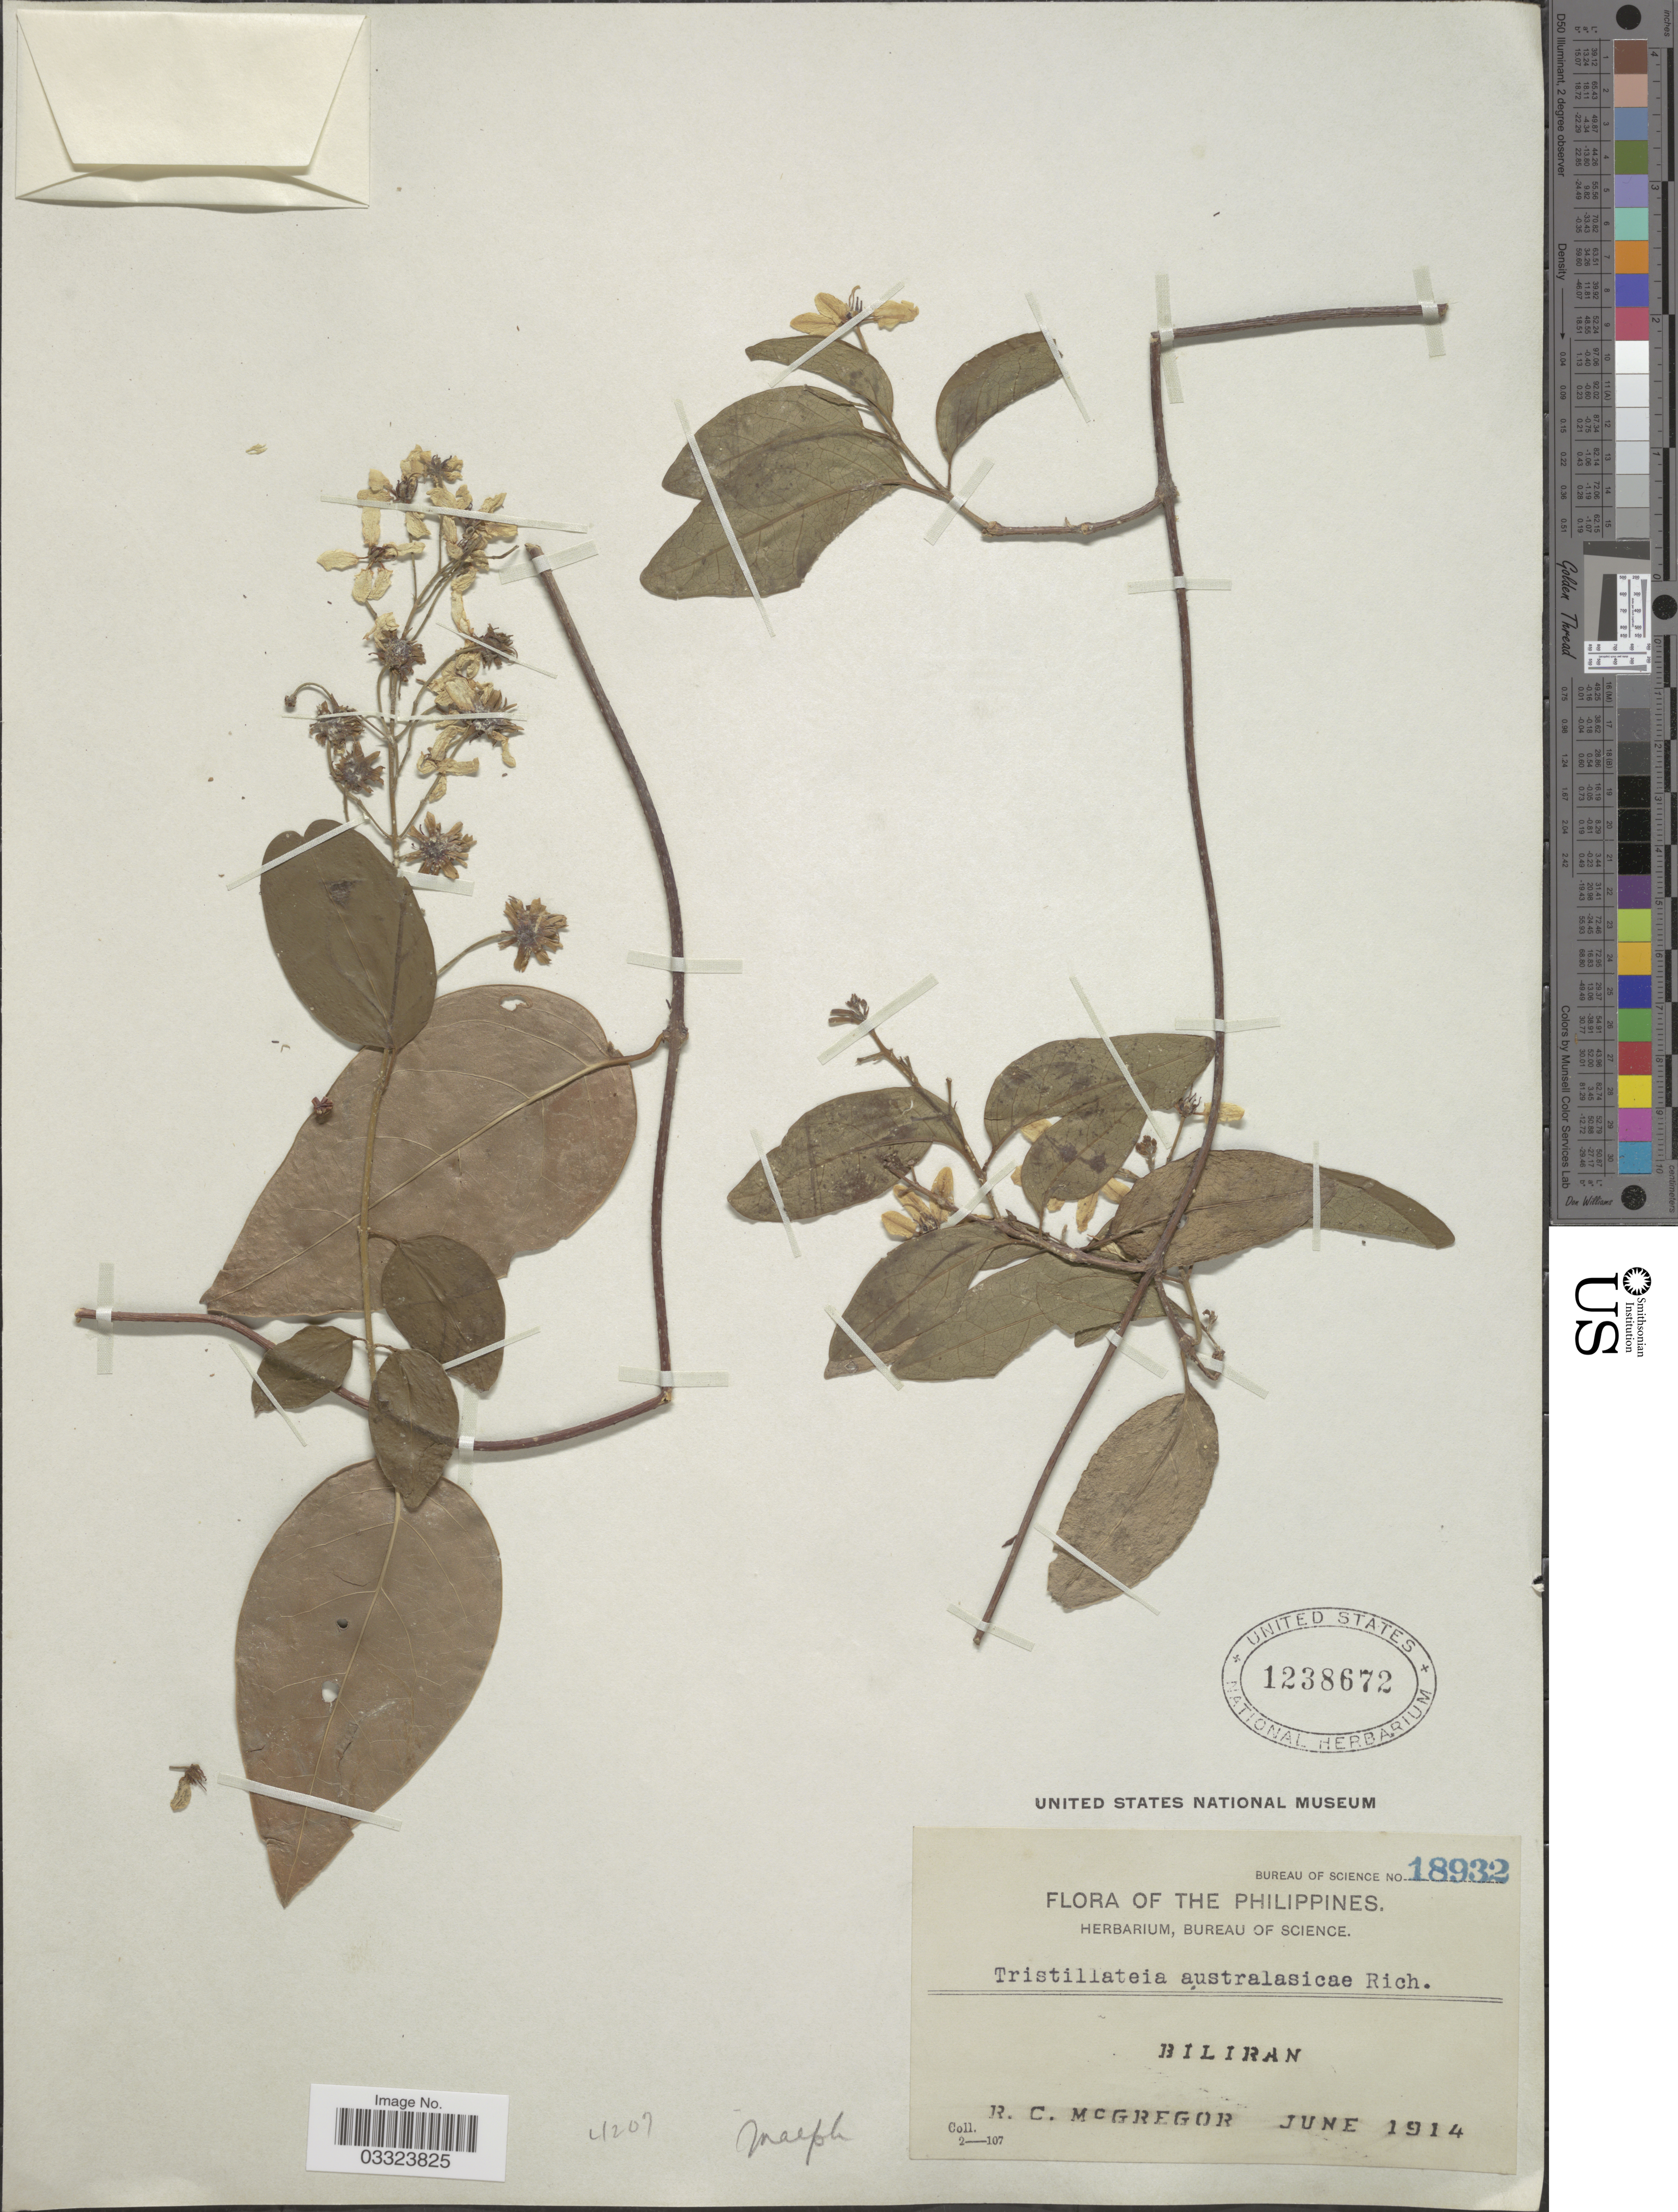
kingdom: Plantae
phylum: Tracheophyta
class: Magnoliopsida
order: Malpighiales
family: Malpighiaceae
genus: Tristellateia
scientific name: Tristellateia australasiae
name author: A. Rich.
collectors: R. C. McGregor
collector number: Bureau of Science 18932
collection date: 1914-06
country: Philippines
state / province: Eastern Visayas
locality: Biliran.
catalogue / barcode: US 1238672